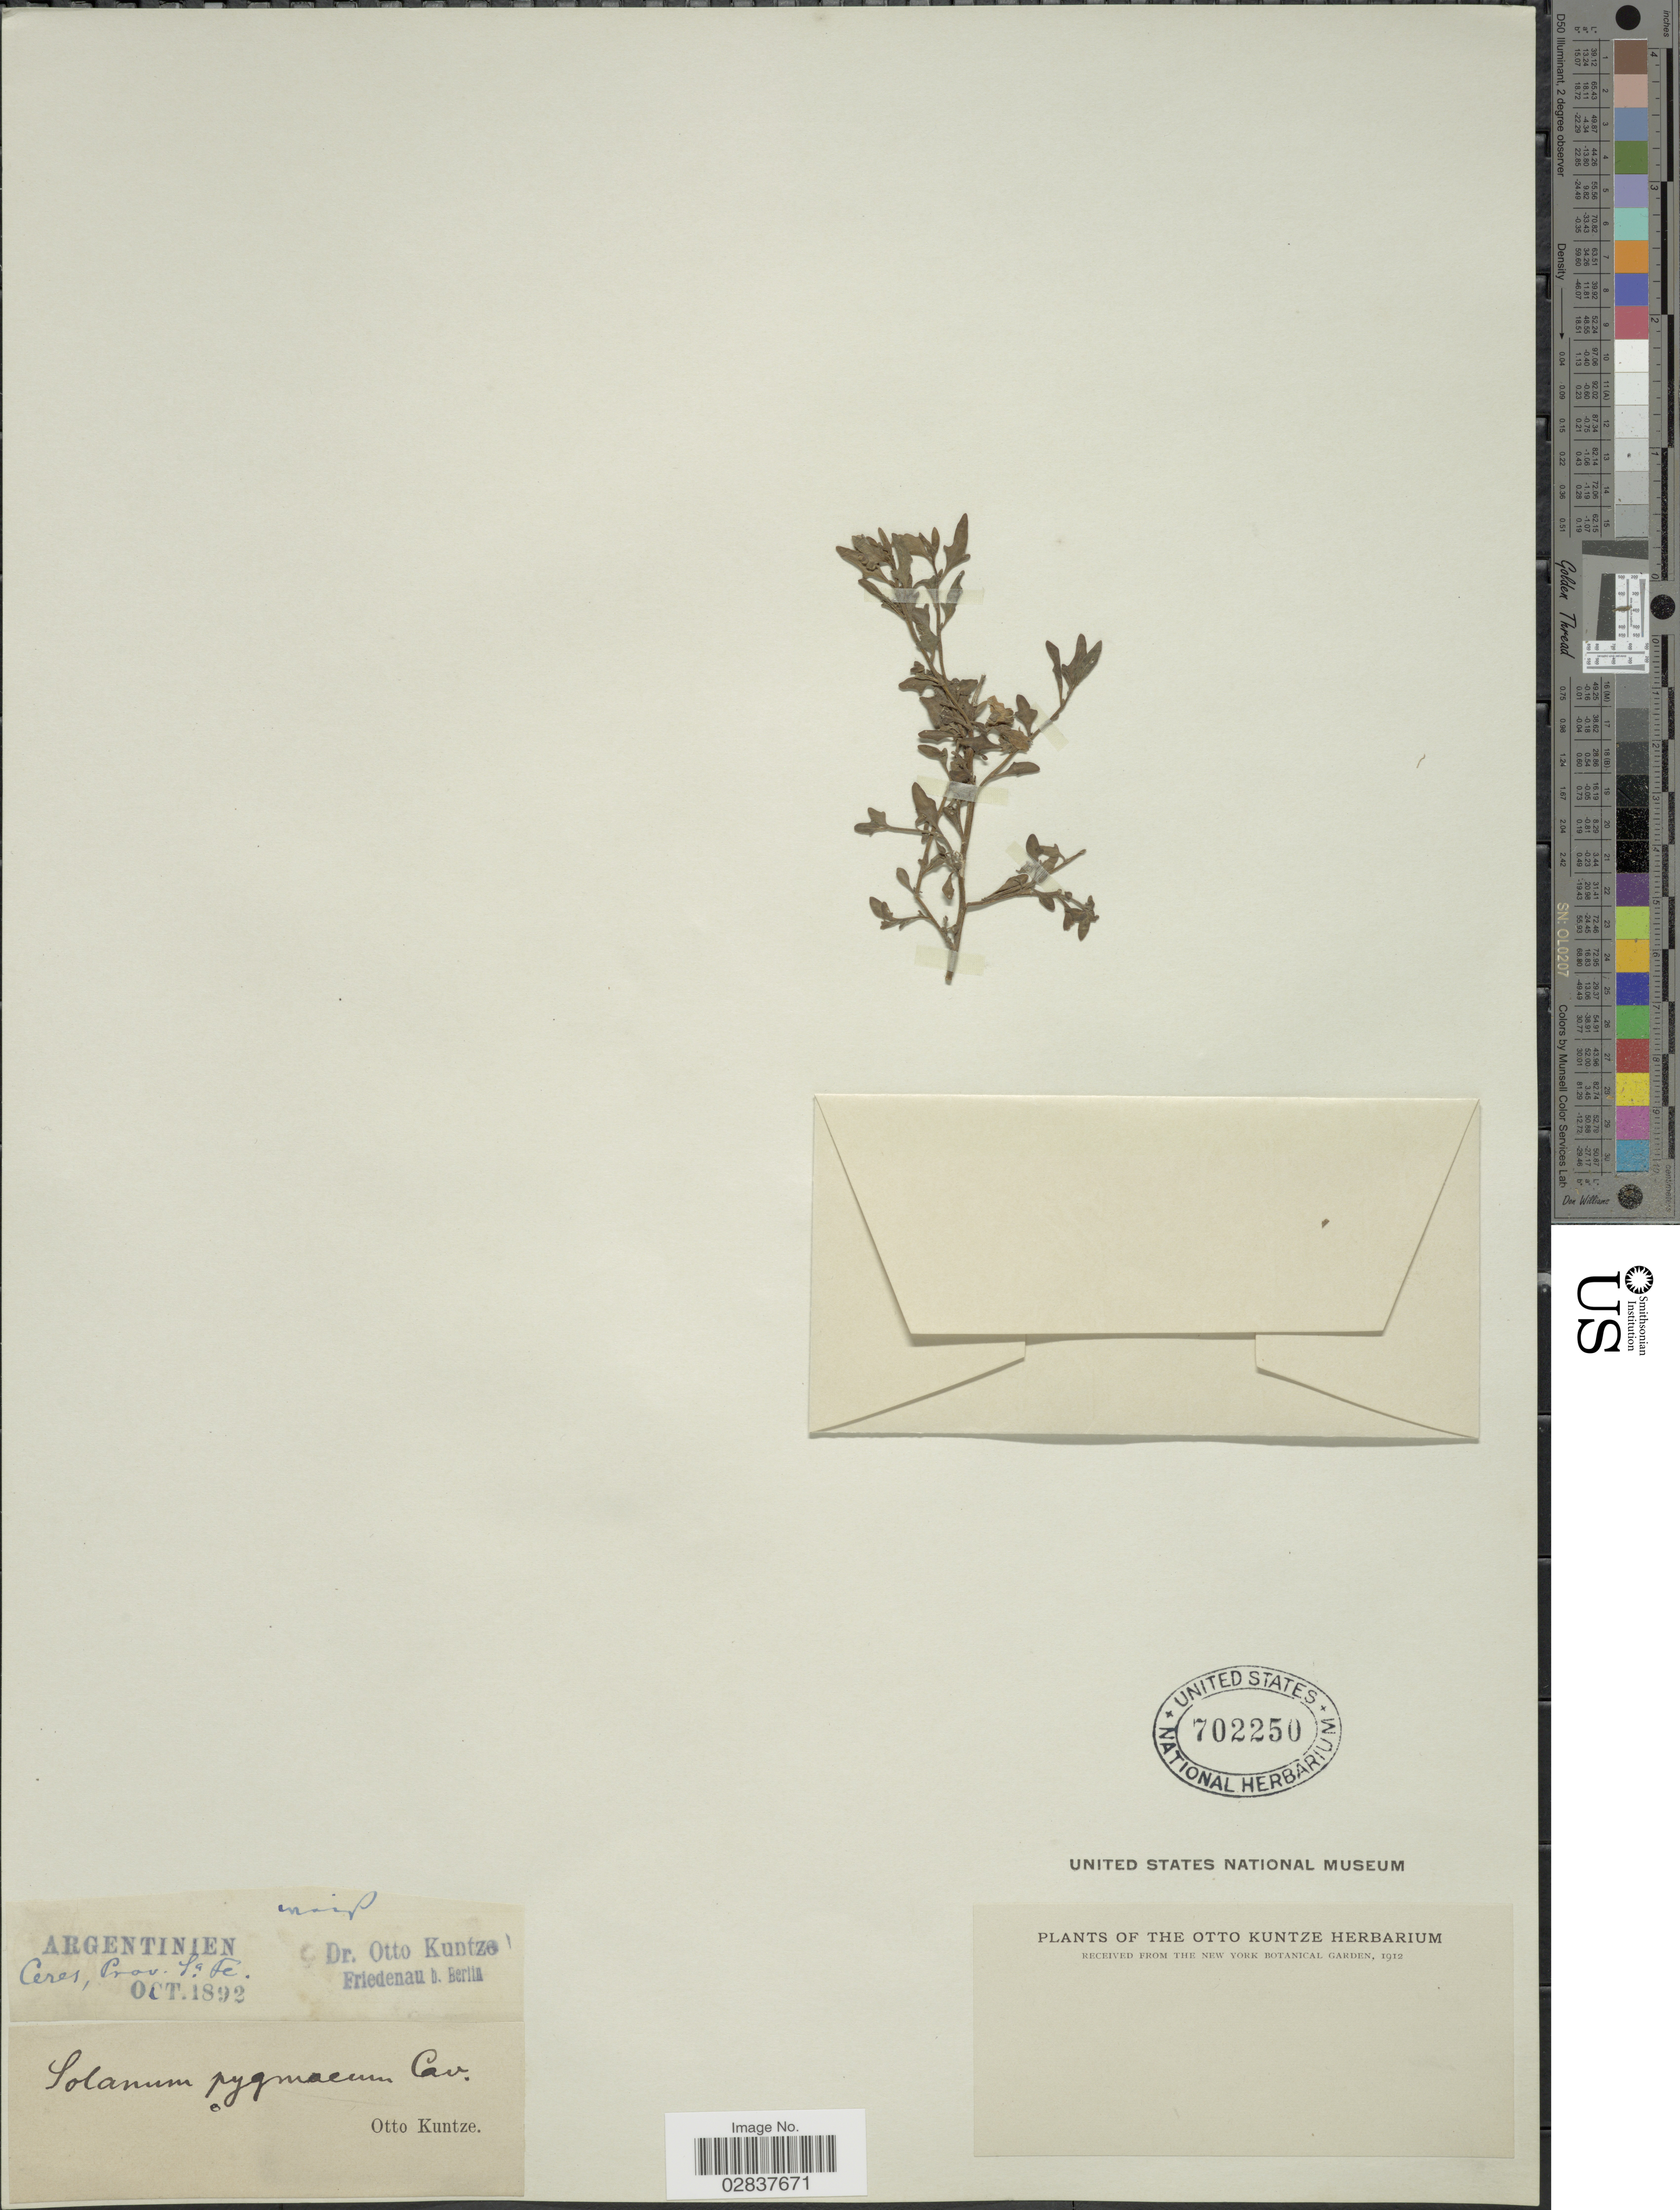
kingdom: Plantae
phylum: Tracheophyta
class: Magnoliopsida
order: Solanales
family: Solanaceae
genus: Solanum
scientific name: Solanum molestum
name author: Brandegee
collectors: C.E.O. Kuntze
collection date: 1892-10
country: Argentina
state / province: Santa Fe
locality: Ceres.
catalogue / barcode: US 702250